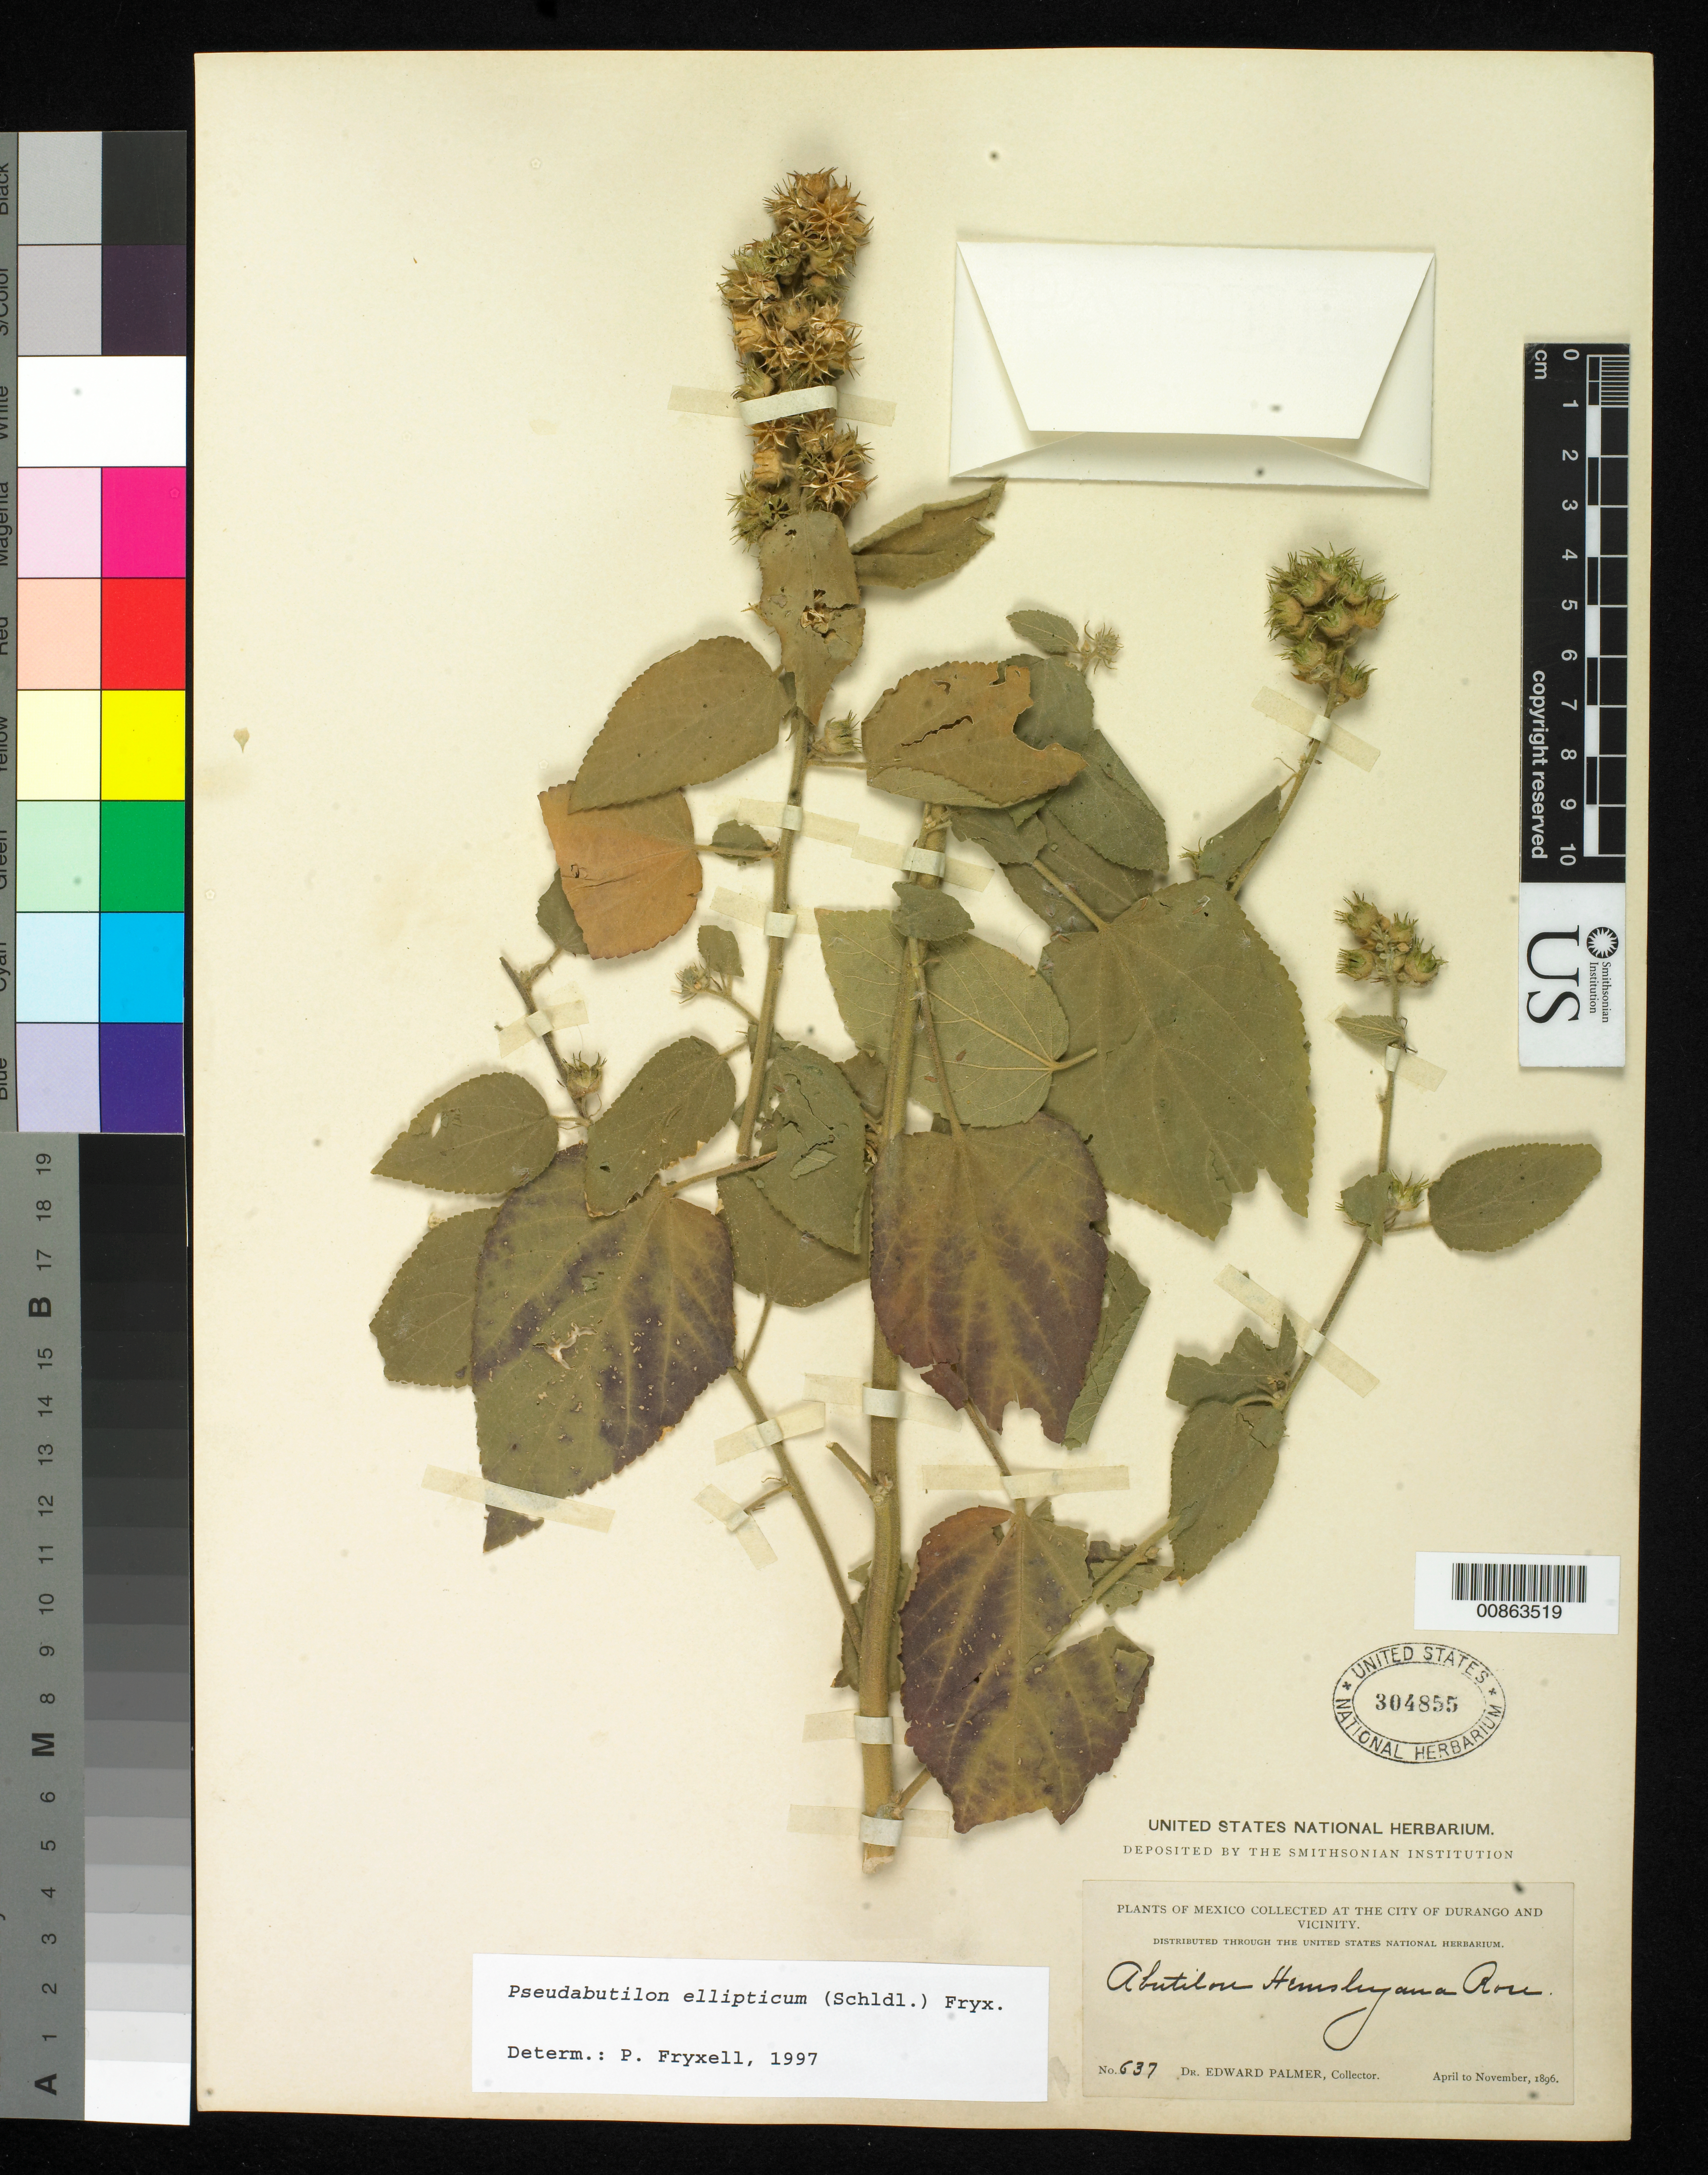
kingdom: Plantae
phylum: Tracheophyta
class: Magnoliopsida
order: Malvales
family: Malvaceae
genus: Pseudabutilon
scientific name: Pseudabutilon ellipticum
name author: (Schltdl.) Fryxell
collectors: E. Palmer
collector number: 637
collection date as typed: Apr 1896 to -- Nov 1896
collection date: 1896-04/1896-11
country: Mexico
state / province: Durango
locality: City of Durango and vicinity.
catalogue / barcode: US 304855